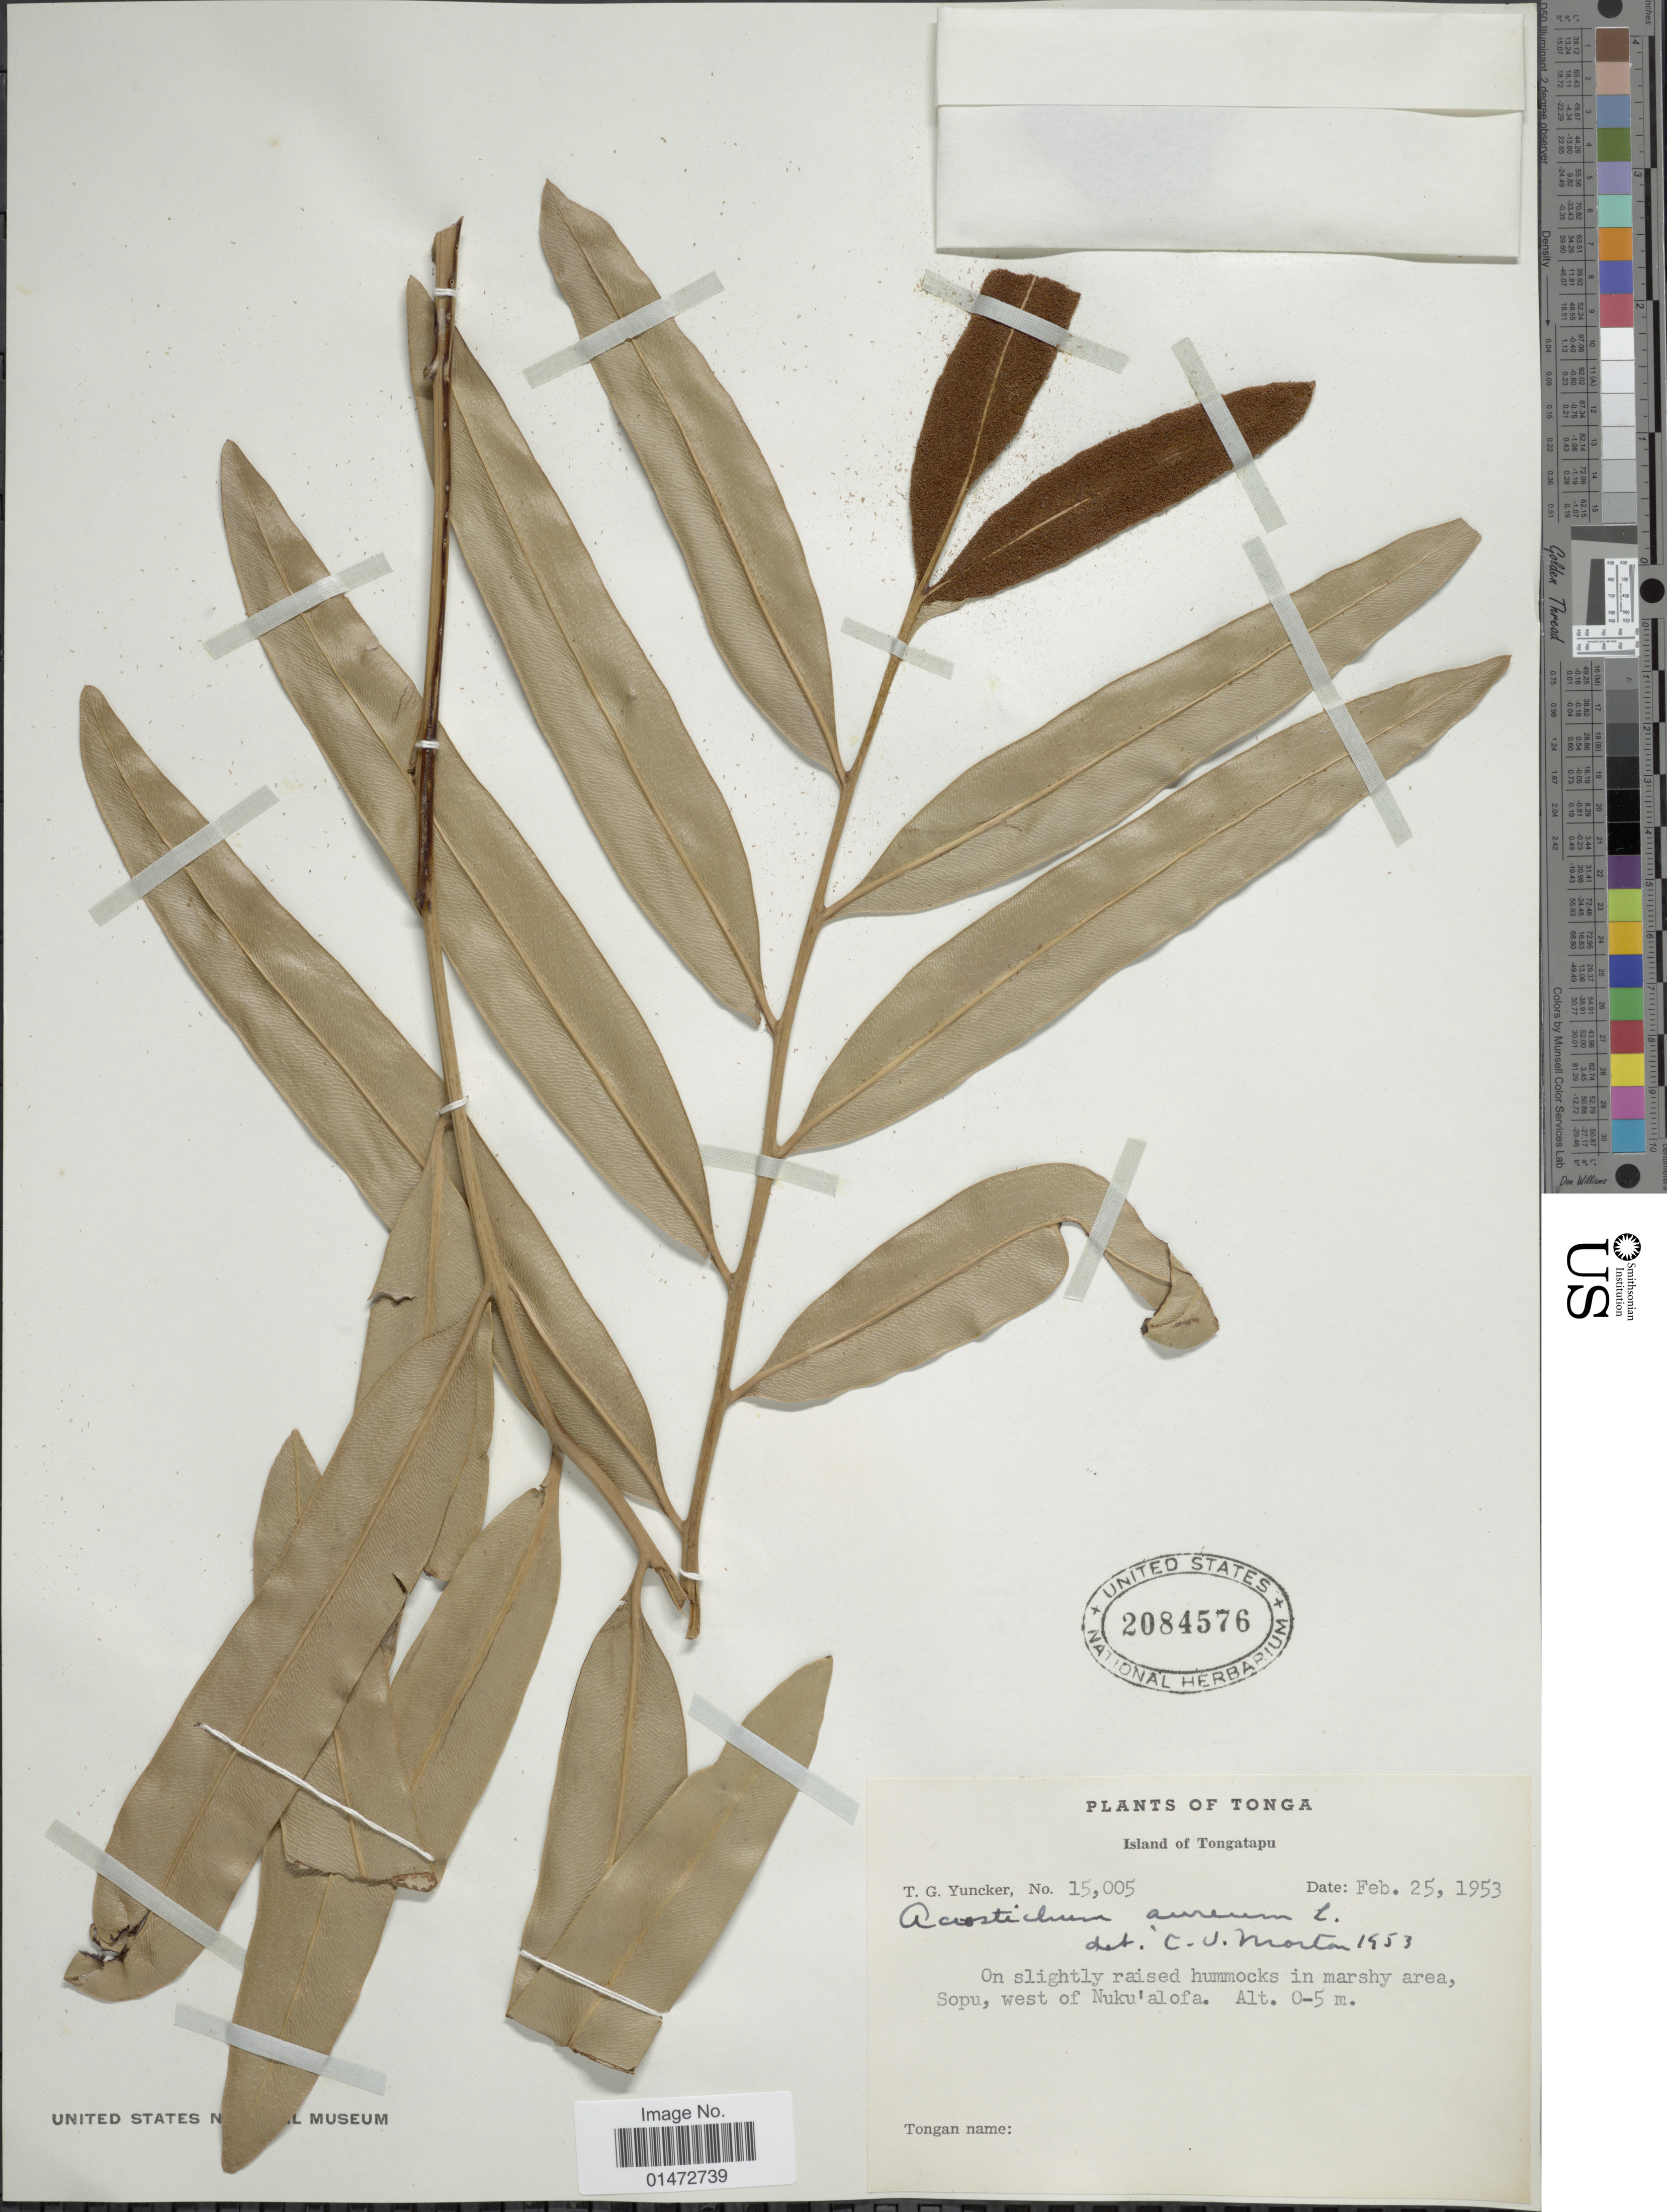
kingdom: Plantae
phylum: Tracheophyta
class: Polypodiopsida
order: Polypodiales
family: Pteridaceae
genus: Acrostichum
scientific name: Acrostichum aureum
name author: L.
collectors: T. G. Yuncker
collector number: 15005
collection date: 1953-02-25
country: Tonga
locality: Island of Tongatapu. On slightly raised hummocks in marshy area, Sopu, west of Nuku'alofa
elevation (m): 0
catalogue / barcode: US 2084576